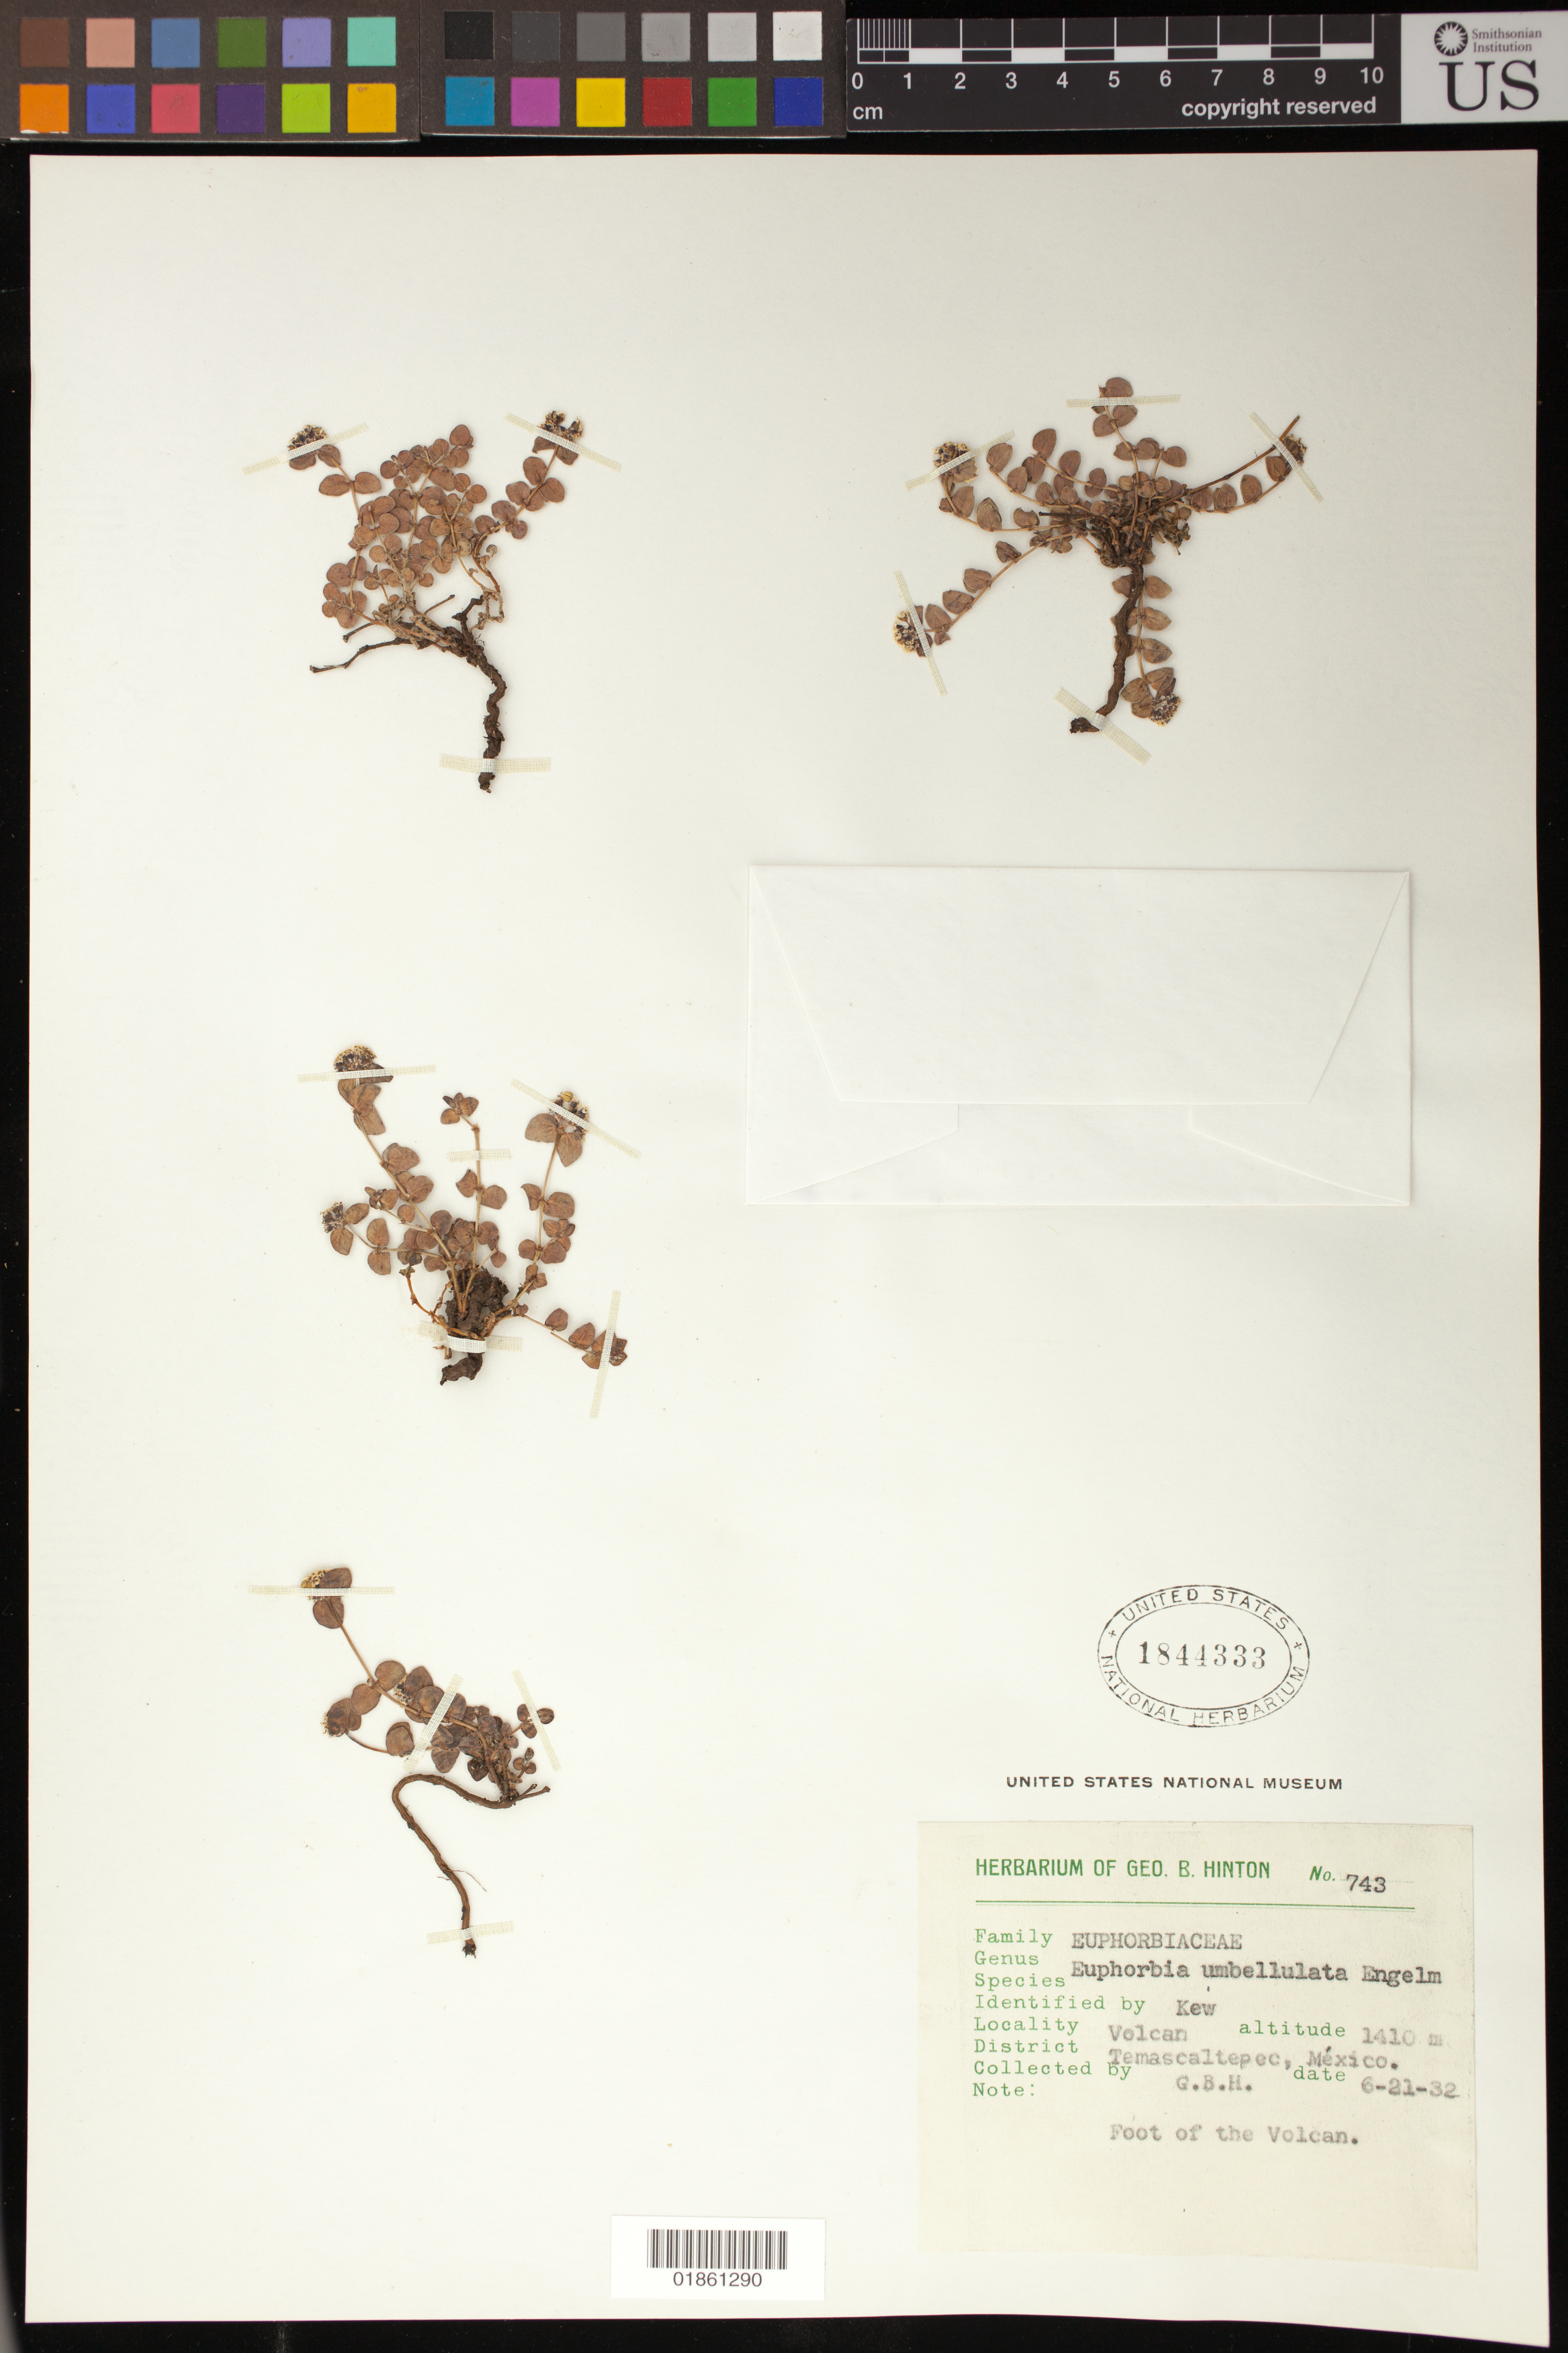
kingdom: Plantae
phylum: Tracheophyta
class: Magnoliopsida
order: Malpighiales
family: Euphorbiaceae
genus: Euphorbia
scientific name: Euphorbia umbellulata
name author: Engelm. ex Boiss.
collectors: G. B. Hinton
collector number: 743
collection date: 1932-06-21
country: Mexico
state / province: México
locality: Locality Volcan; District Temascaltepec; Foot of the Volcan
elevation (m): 1410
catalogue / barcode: US 1844333